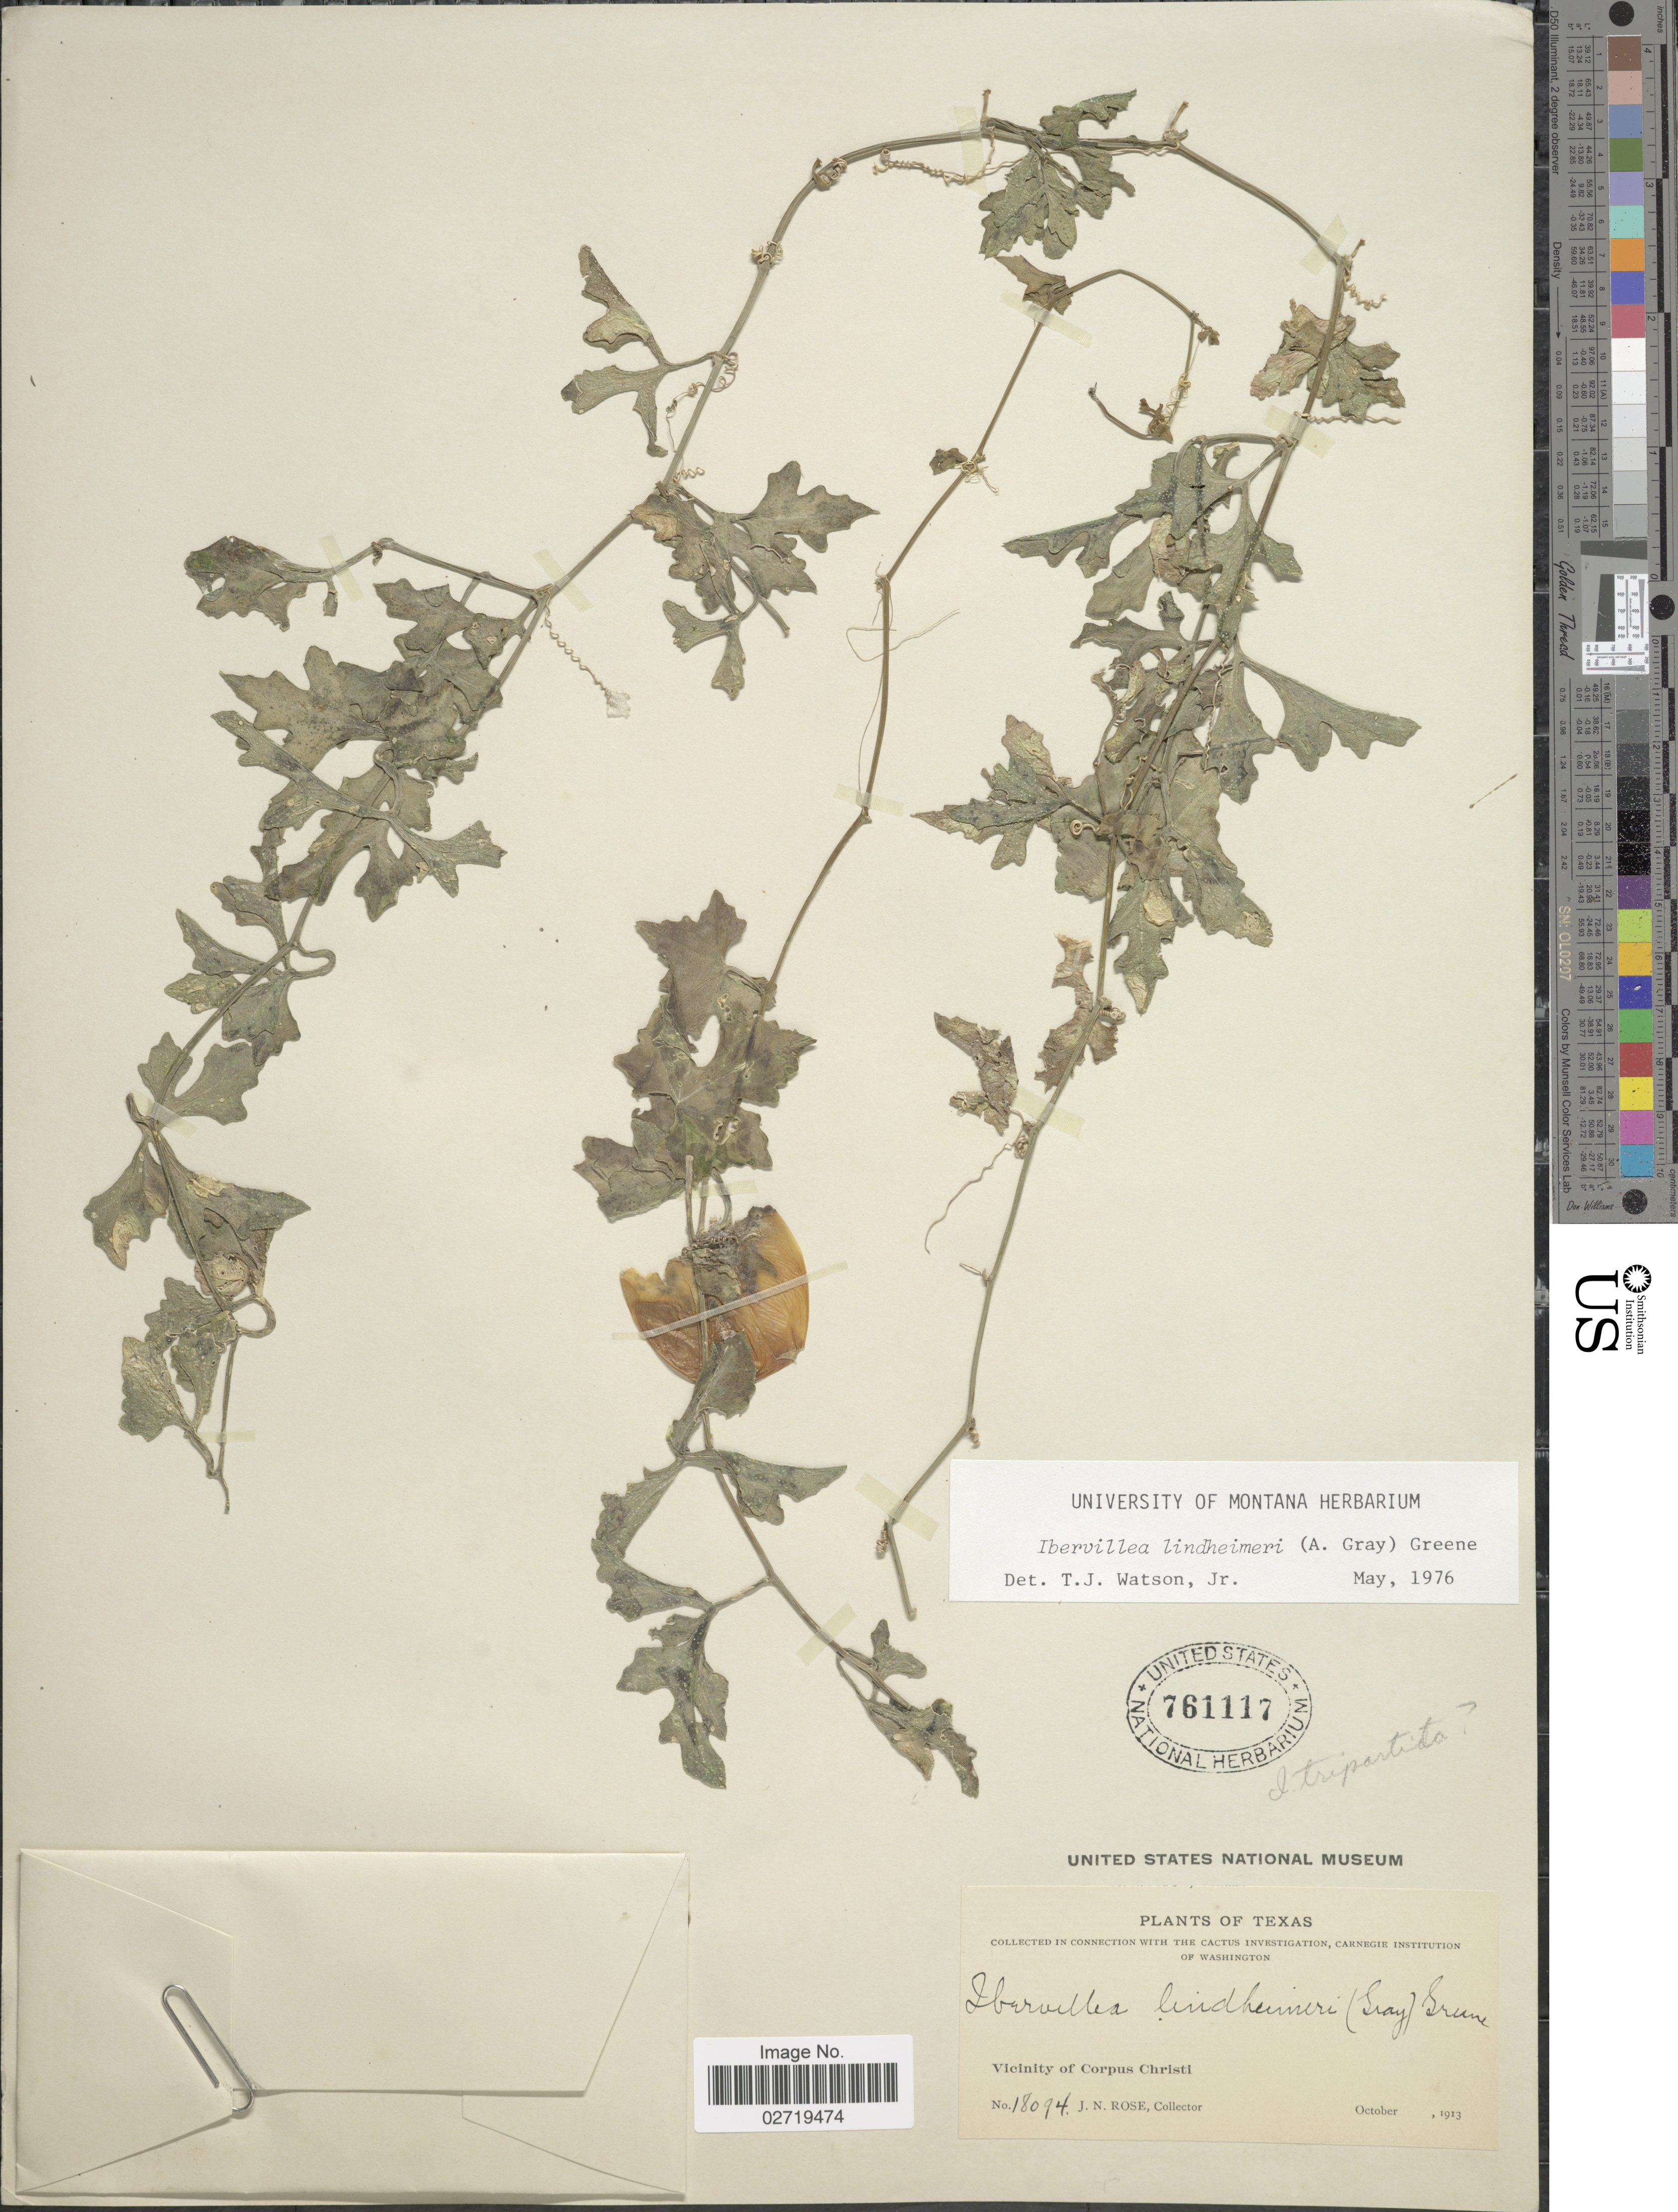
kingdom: Plantae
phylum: Tracheophyta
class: Magnoliopsida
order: Cucurbitales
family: Cucurbitaceae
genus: Ibervillea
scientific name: Ibervillea lindheimeri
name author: (A. Gray) Greene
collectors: J. N. Rose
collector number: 18094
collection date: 1913-10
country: United States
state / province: Texas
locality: Vicinity of Corpus Christi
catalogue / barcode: US 761117